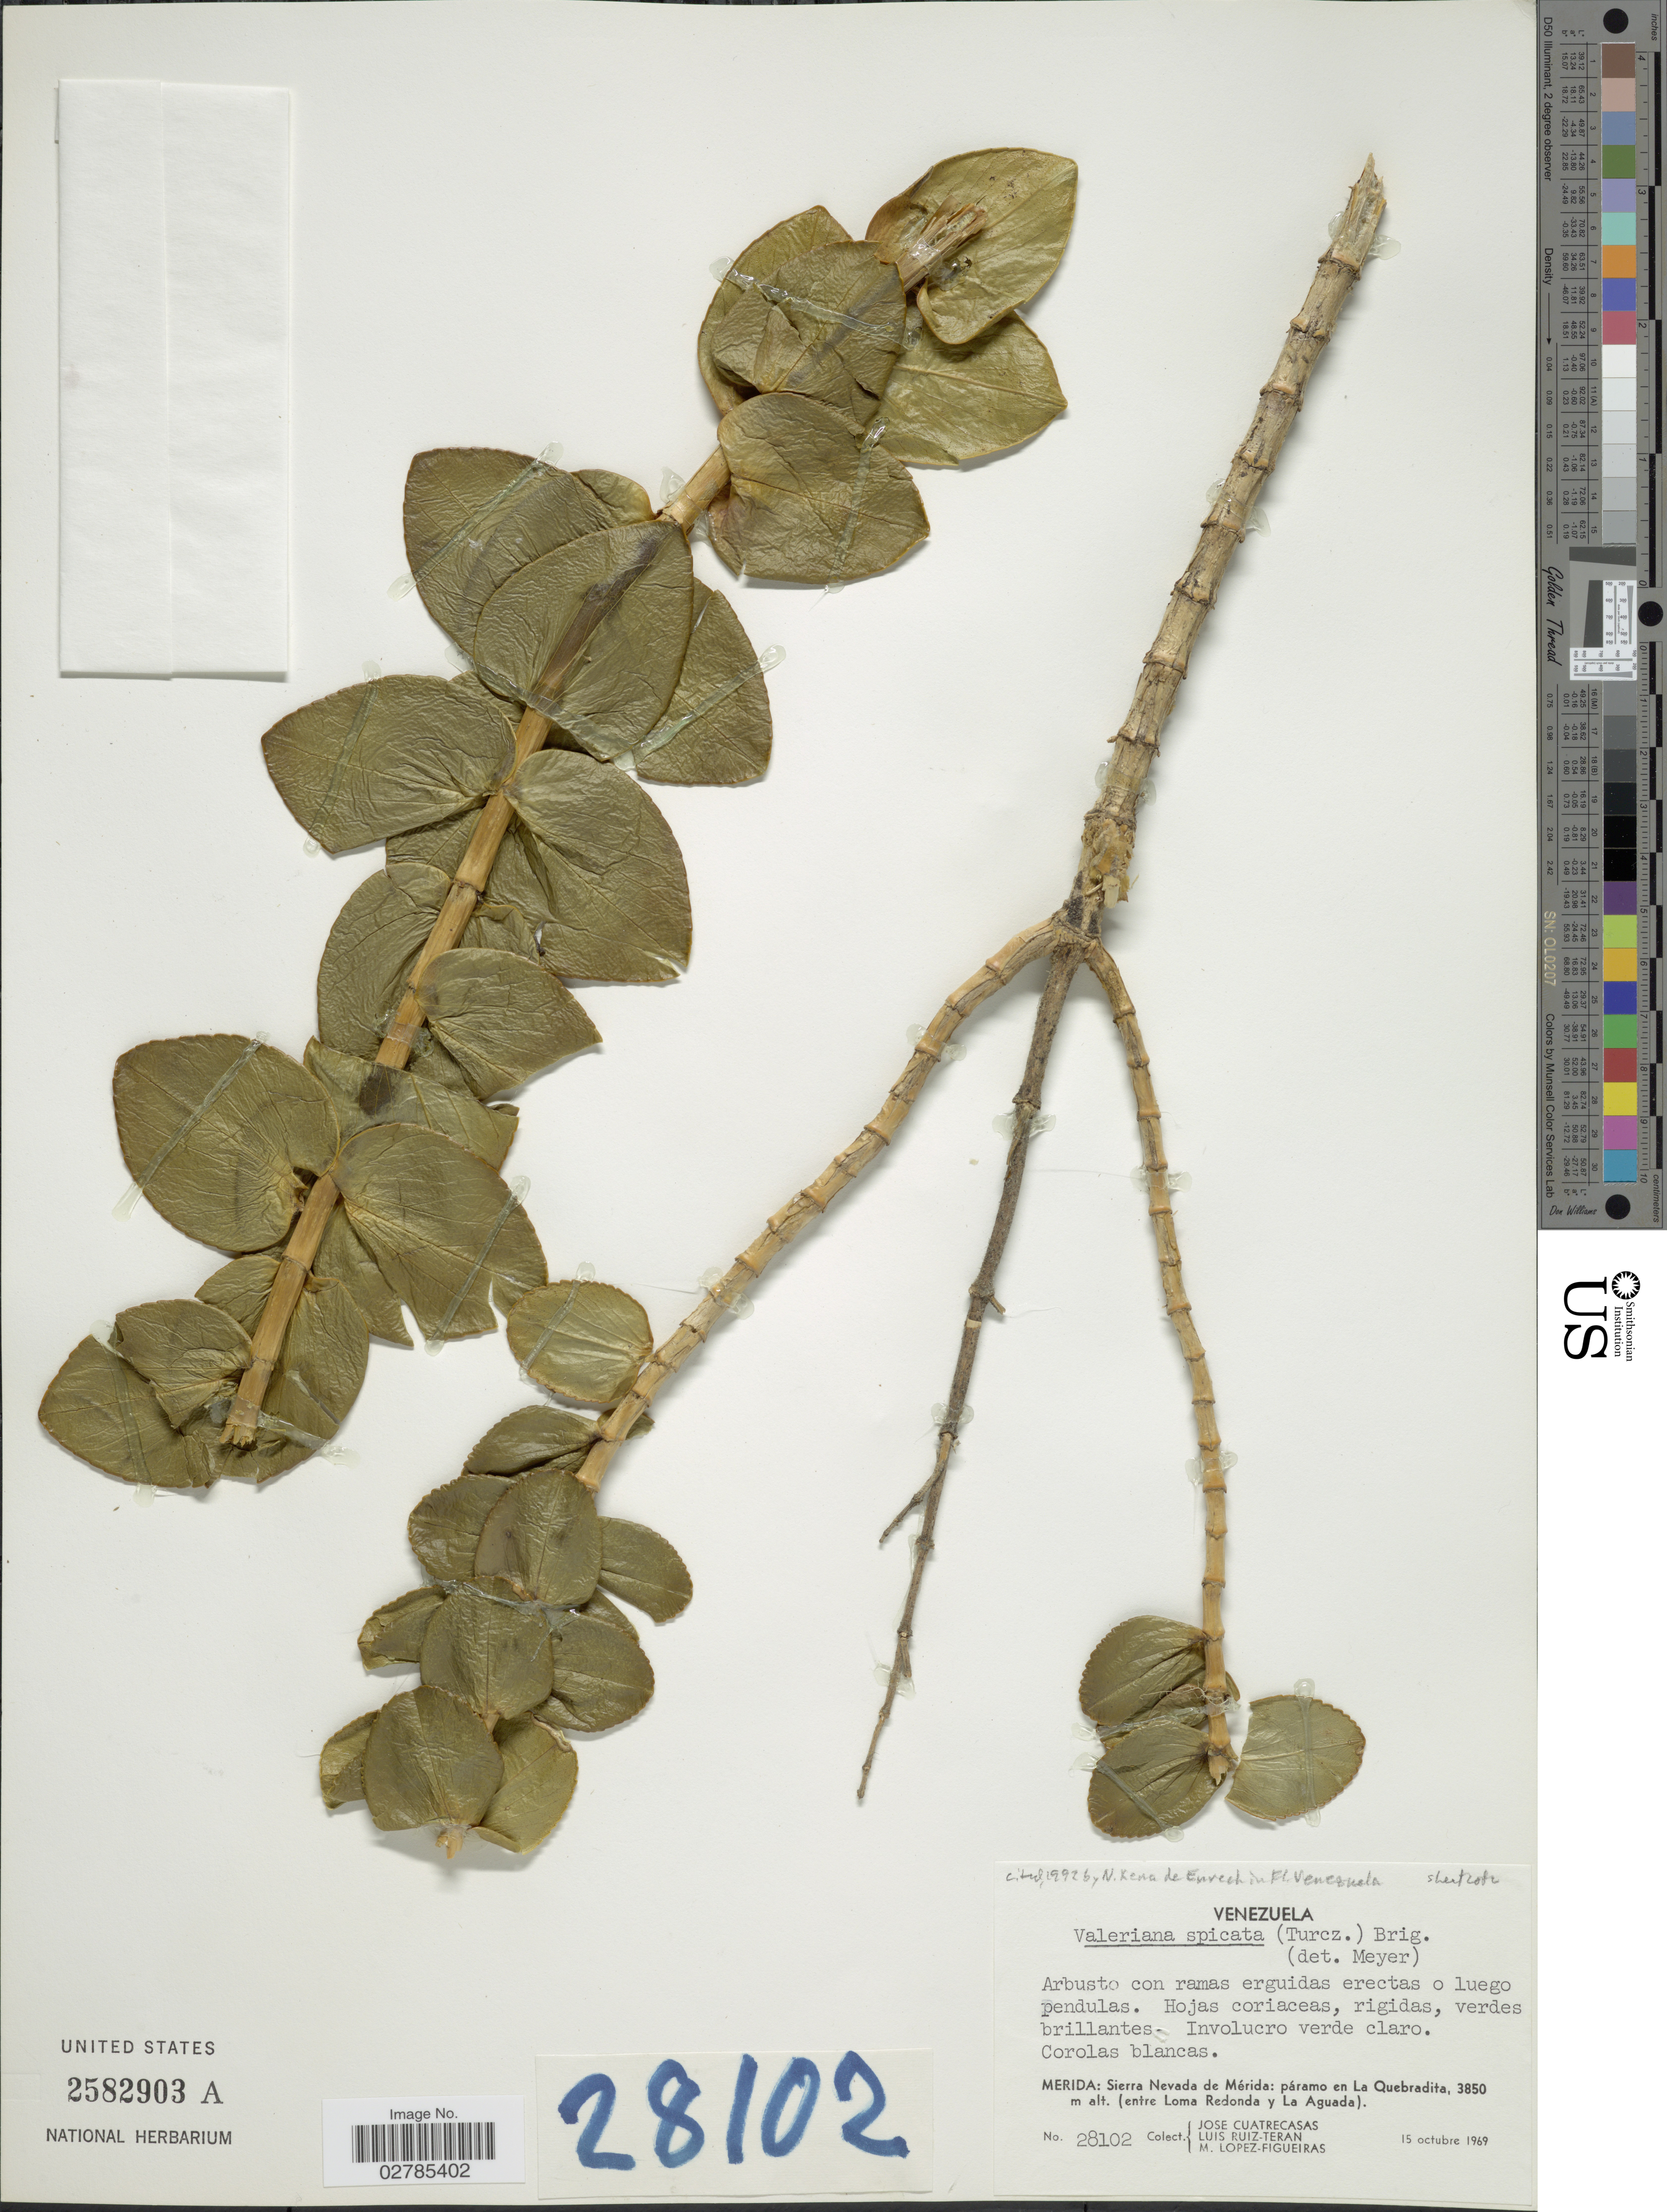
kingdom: Plantae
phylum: Tracheophyta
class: Magnoliopsida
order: Dipsacales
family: Caprifoliaceae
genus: Valeriana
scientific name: Valeriana spicata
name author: Briq.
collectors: J. Cuatrecasas, L. E. Ruíz-Terán & M. López Figueiras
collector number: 28102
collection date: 1969-10-15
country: Venezuela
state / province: Mérida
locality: Sierra Nevada de Mérida: páramo en La Quebradita. (entre Loma Redonda y La Aguada).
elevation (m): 3850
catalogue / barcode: US 2582903A